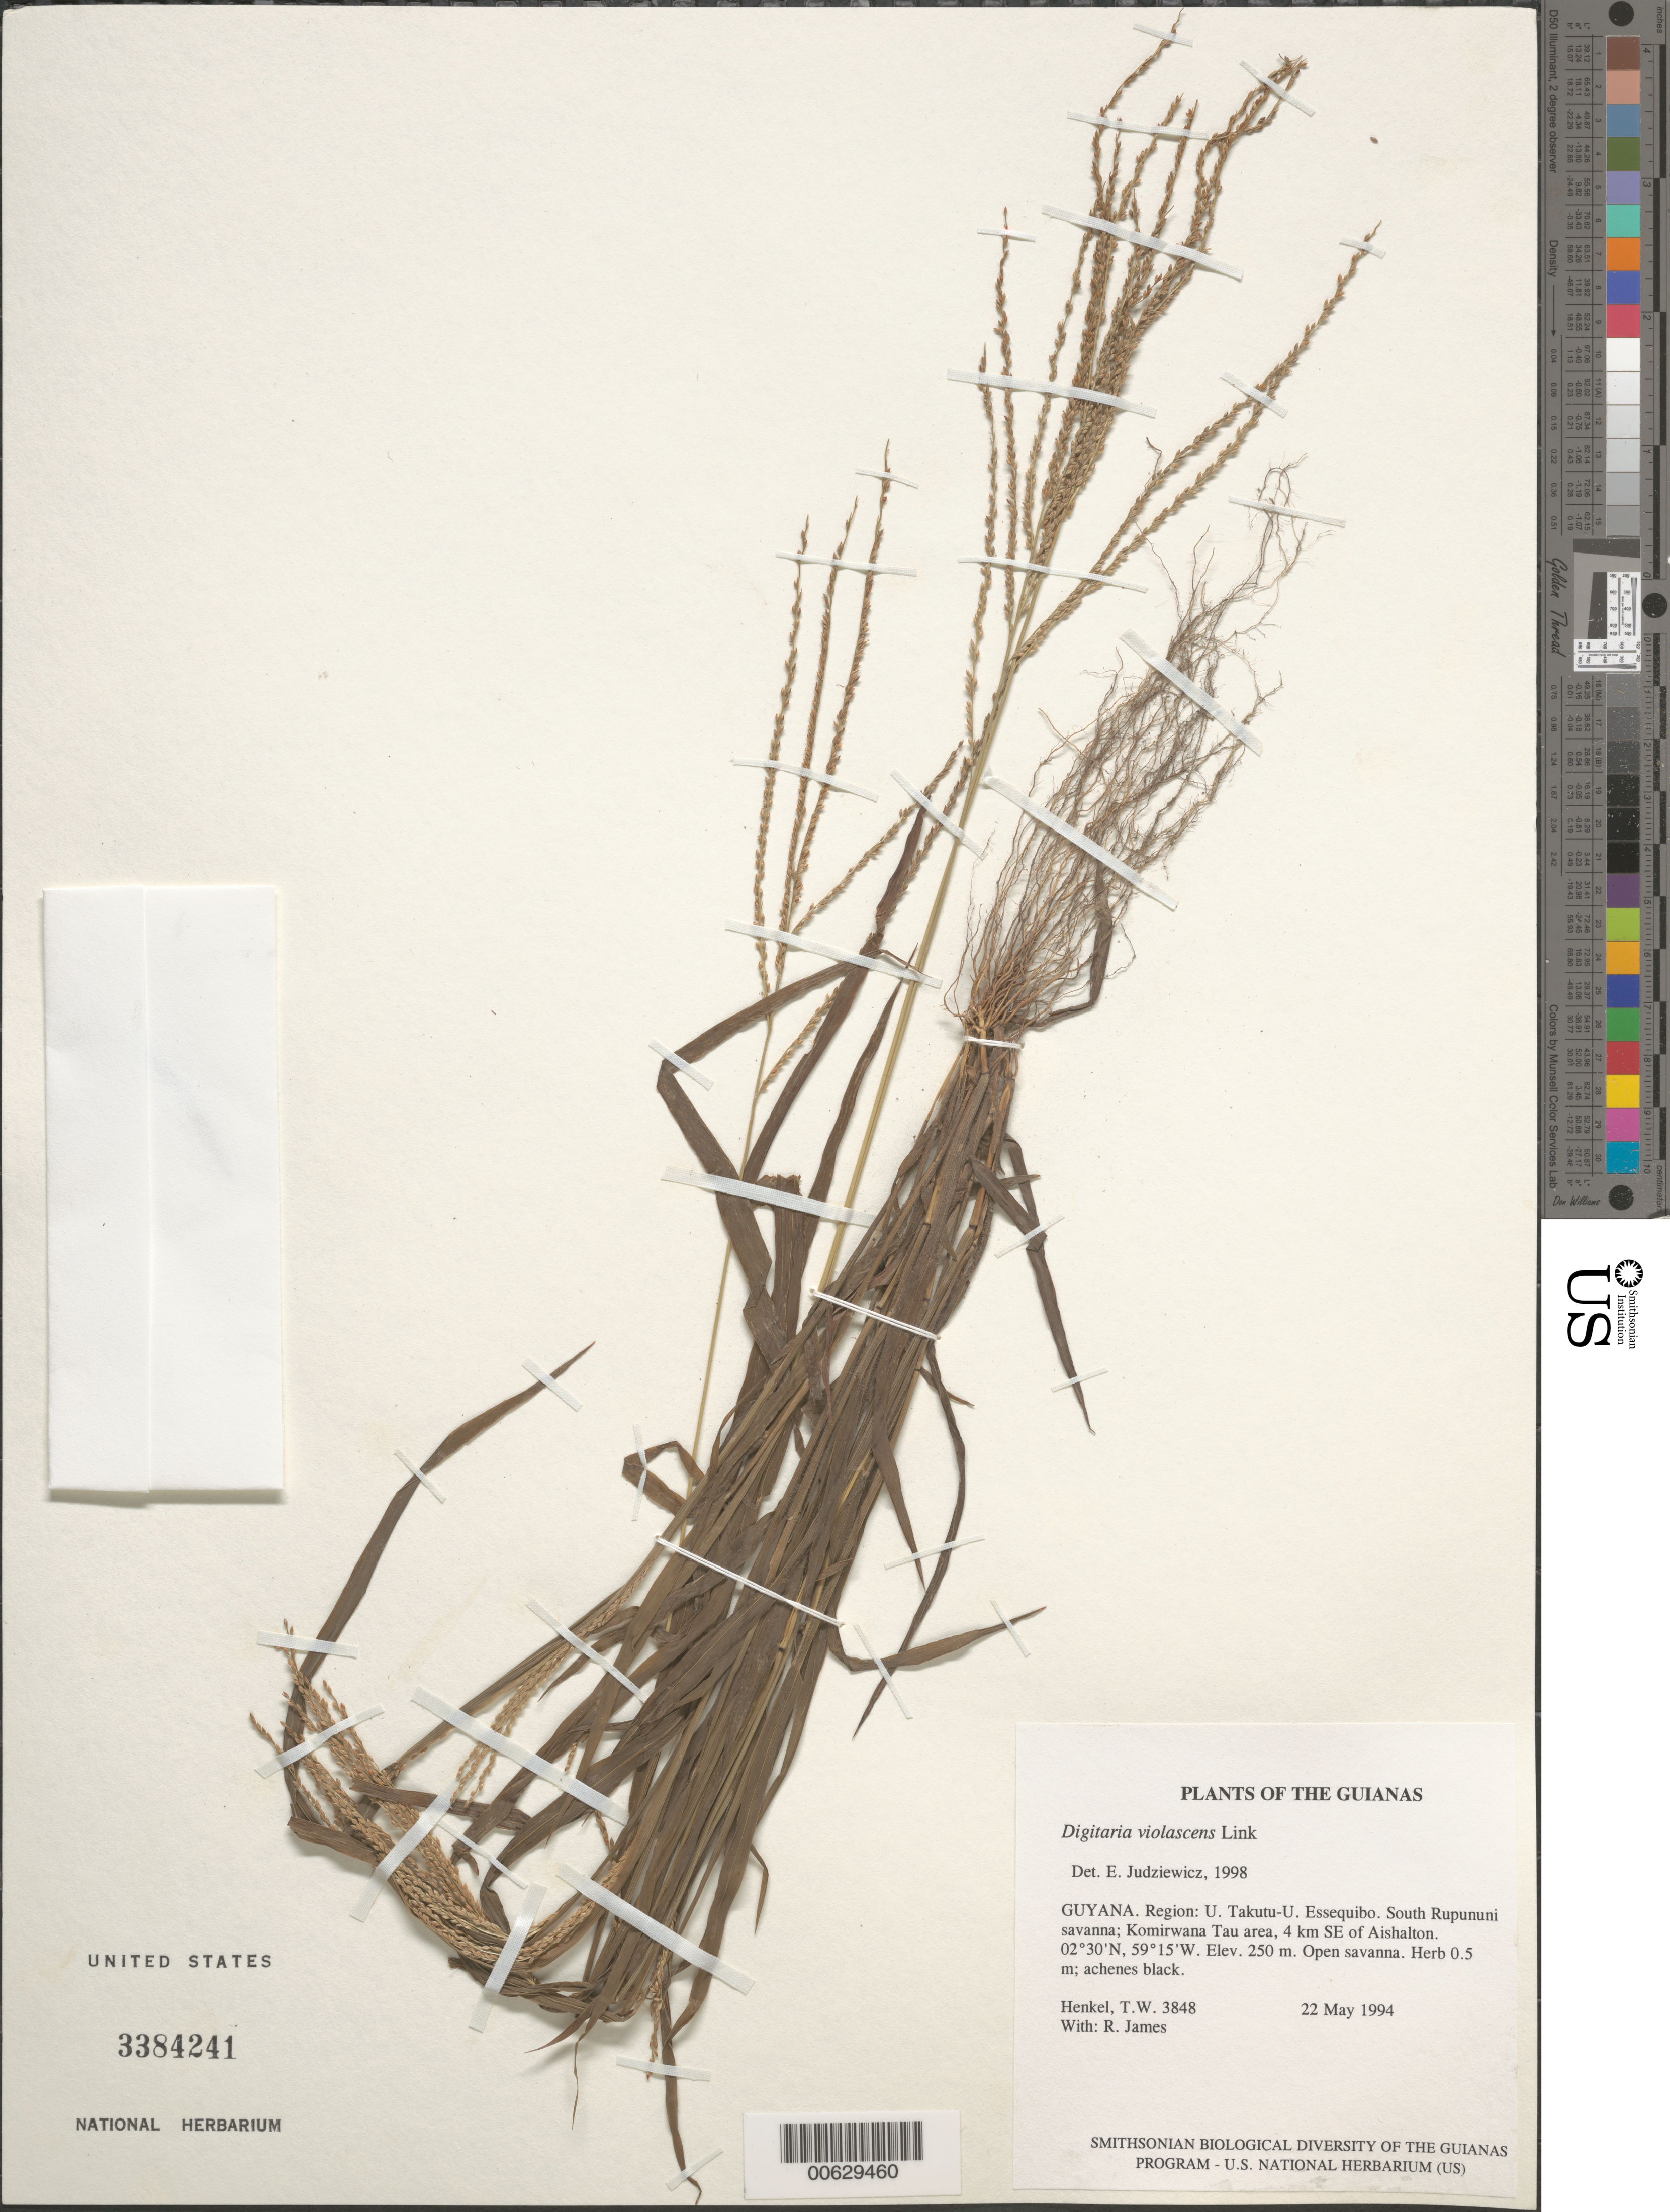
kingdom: Plantae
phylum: Tracheophyta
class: Liliopsida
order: Poales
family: Poaceae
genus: Digitaria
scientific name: Digitaria violascens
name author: Link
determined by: Judziewicz, E. J.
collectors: T. Henkel & R. James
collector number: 3848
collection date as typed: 22 May 1994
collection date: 1994-05-22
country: Guyana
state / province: U. Takutu-U. Essequibo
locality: South Rupununi savanna; Komirwana Tau area, 4 km SE of Aishalton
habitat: Open savanna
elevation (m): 250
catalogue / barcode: US 3384241